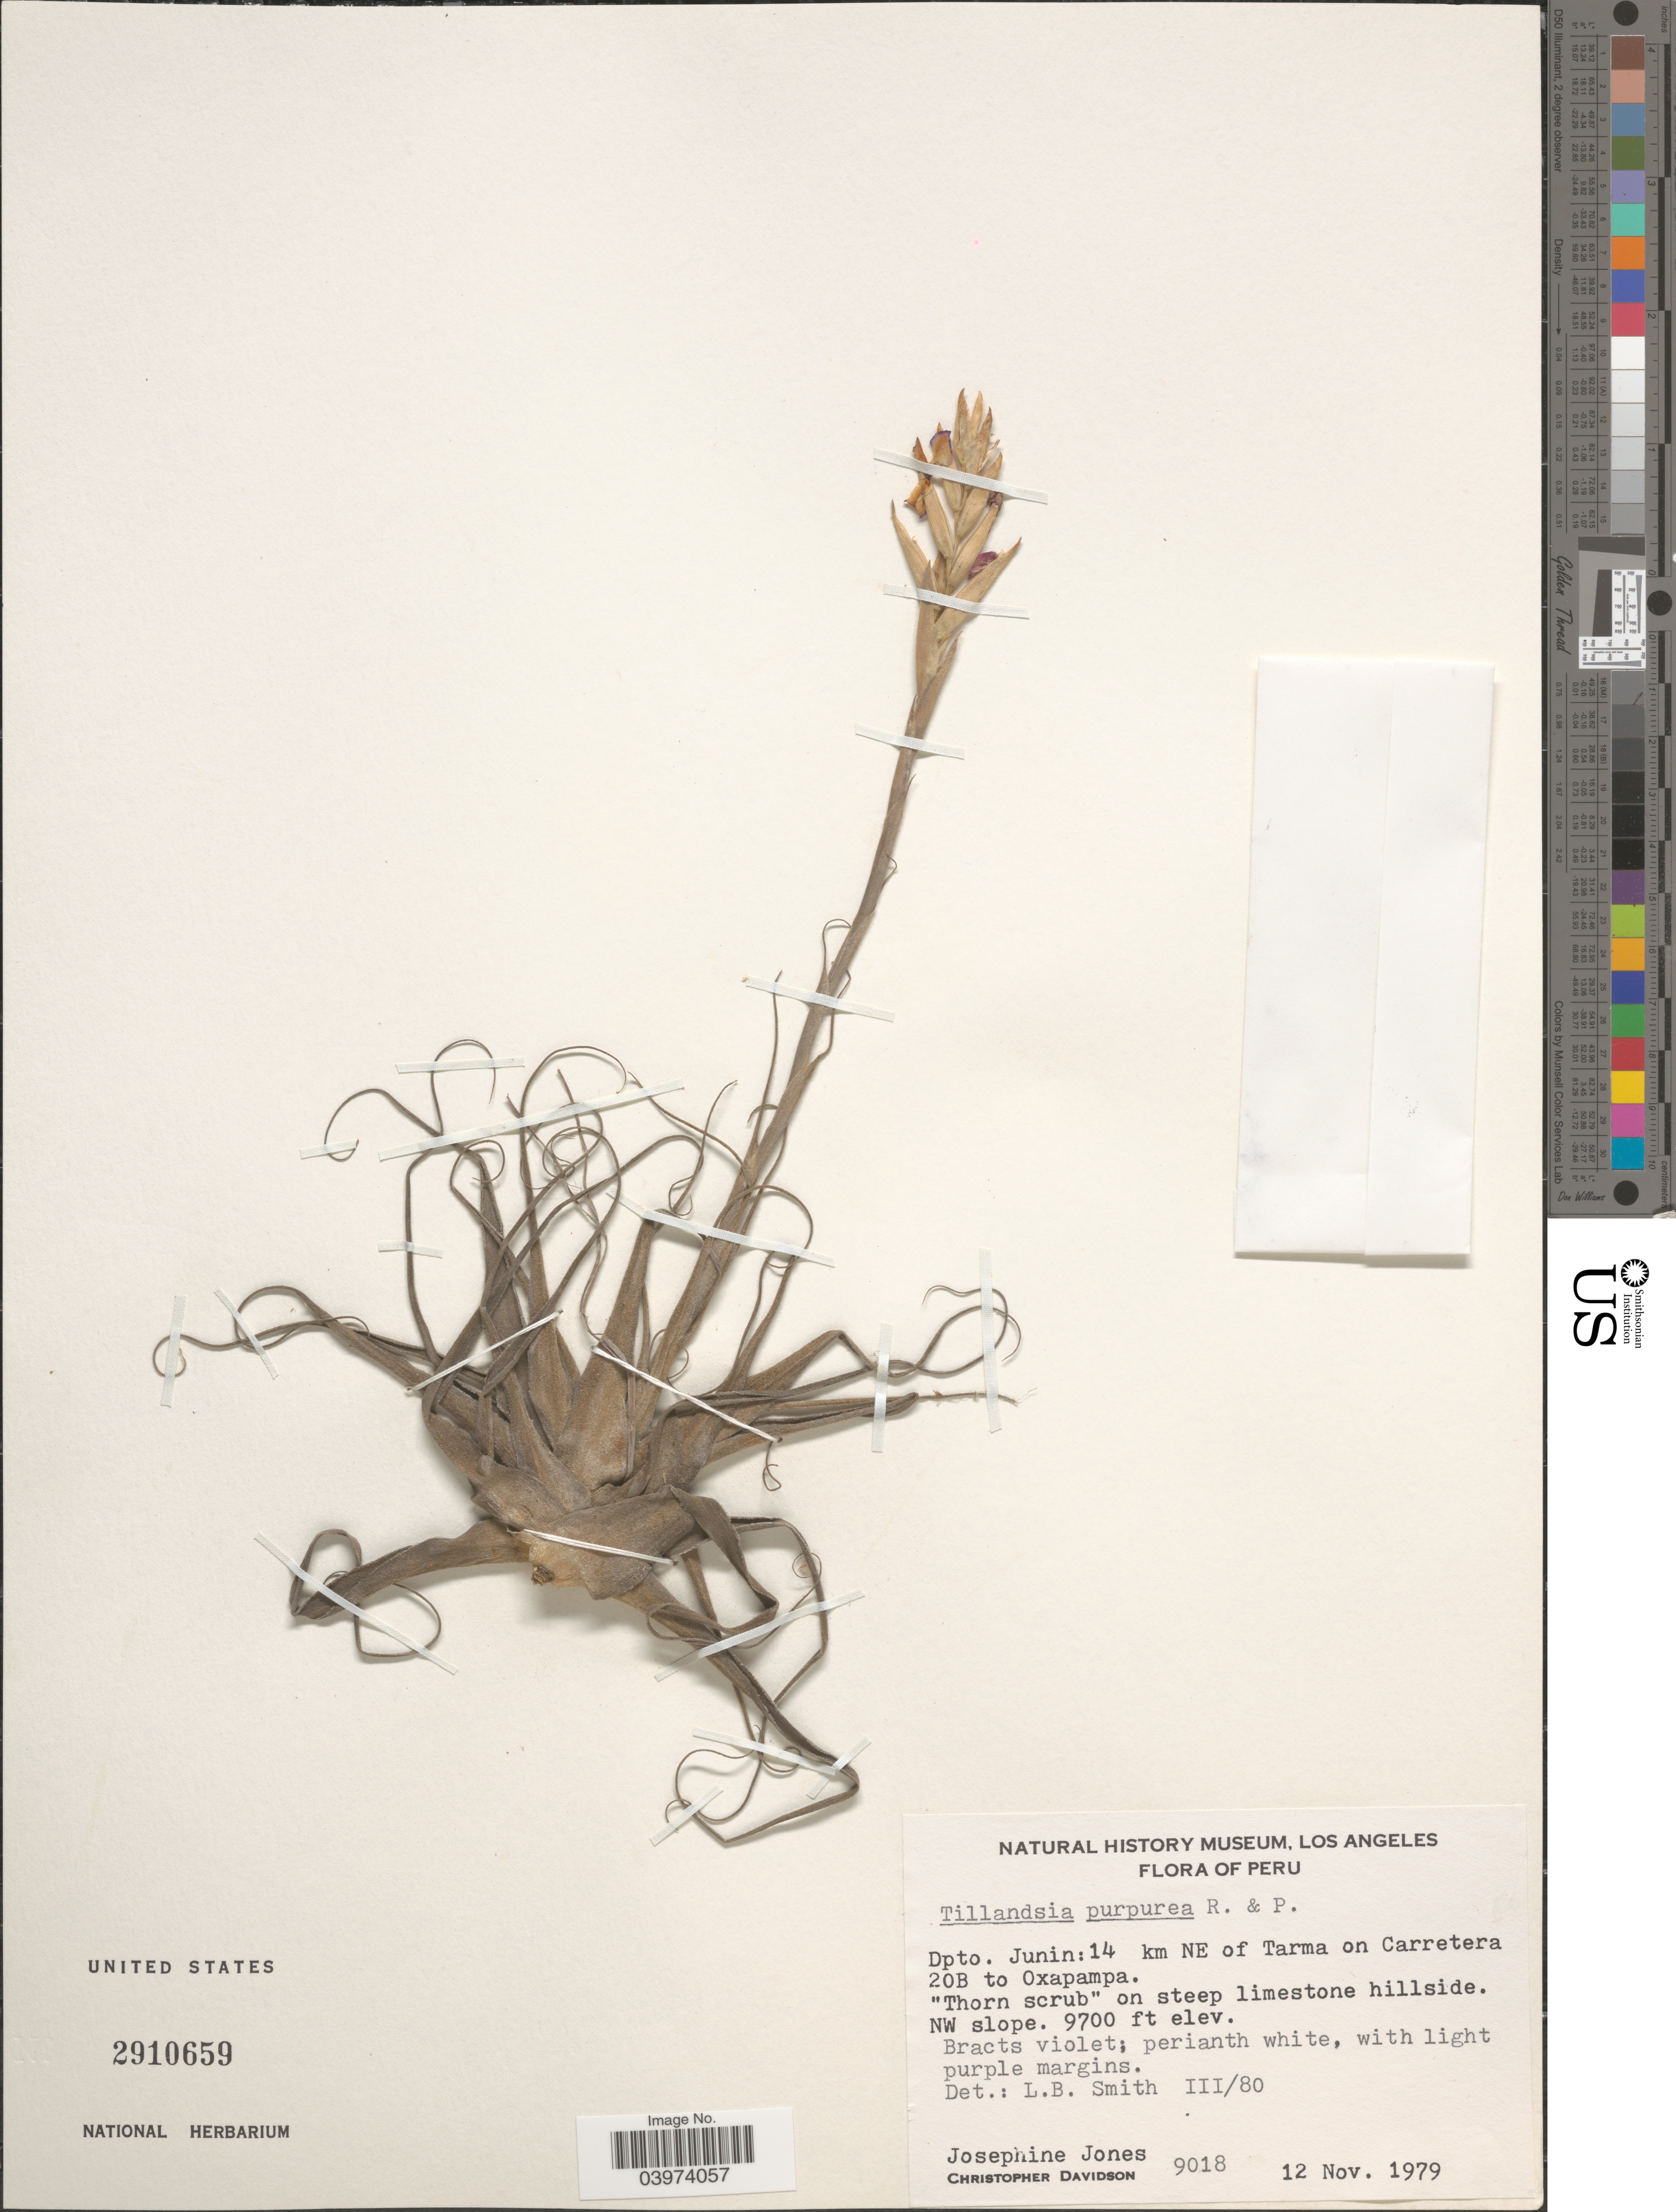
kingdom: Plantae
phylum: Tracheophyta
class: Liliopsida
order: Poales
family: Bromeliaceae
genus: Tillandsia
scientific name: Tillandsia purpurea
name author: Ruiz & Pav.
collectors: J. Jones & C. Davidson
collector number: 9018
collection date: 1979-11-12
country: Peru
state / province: Junín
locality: Dpto. Junin: 14 km NE of Tarma on Carretera 20B to Oxapampa. NW slope.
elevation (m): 2957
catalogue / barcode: US 2910659